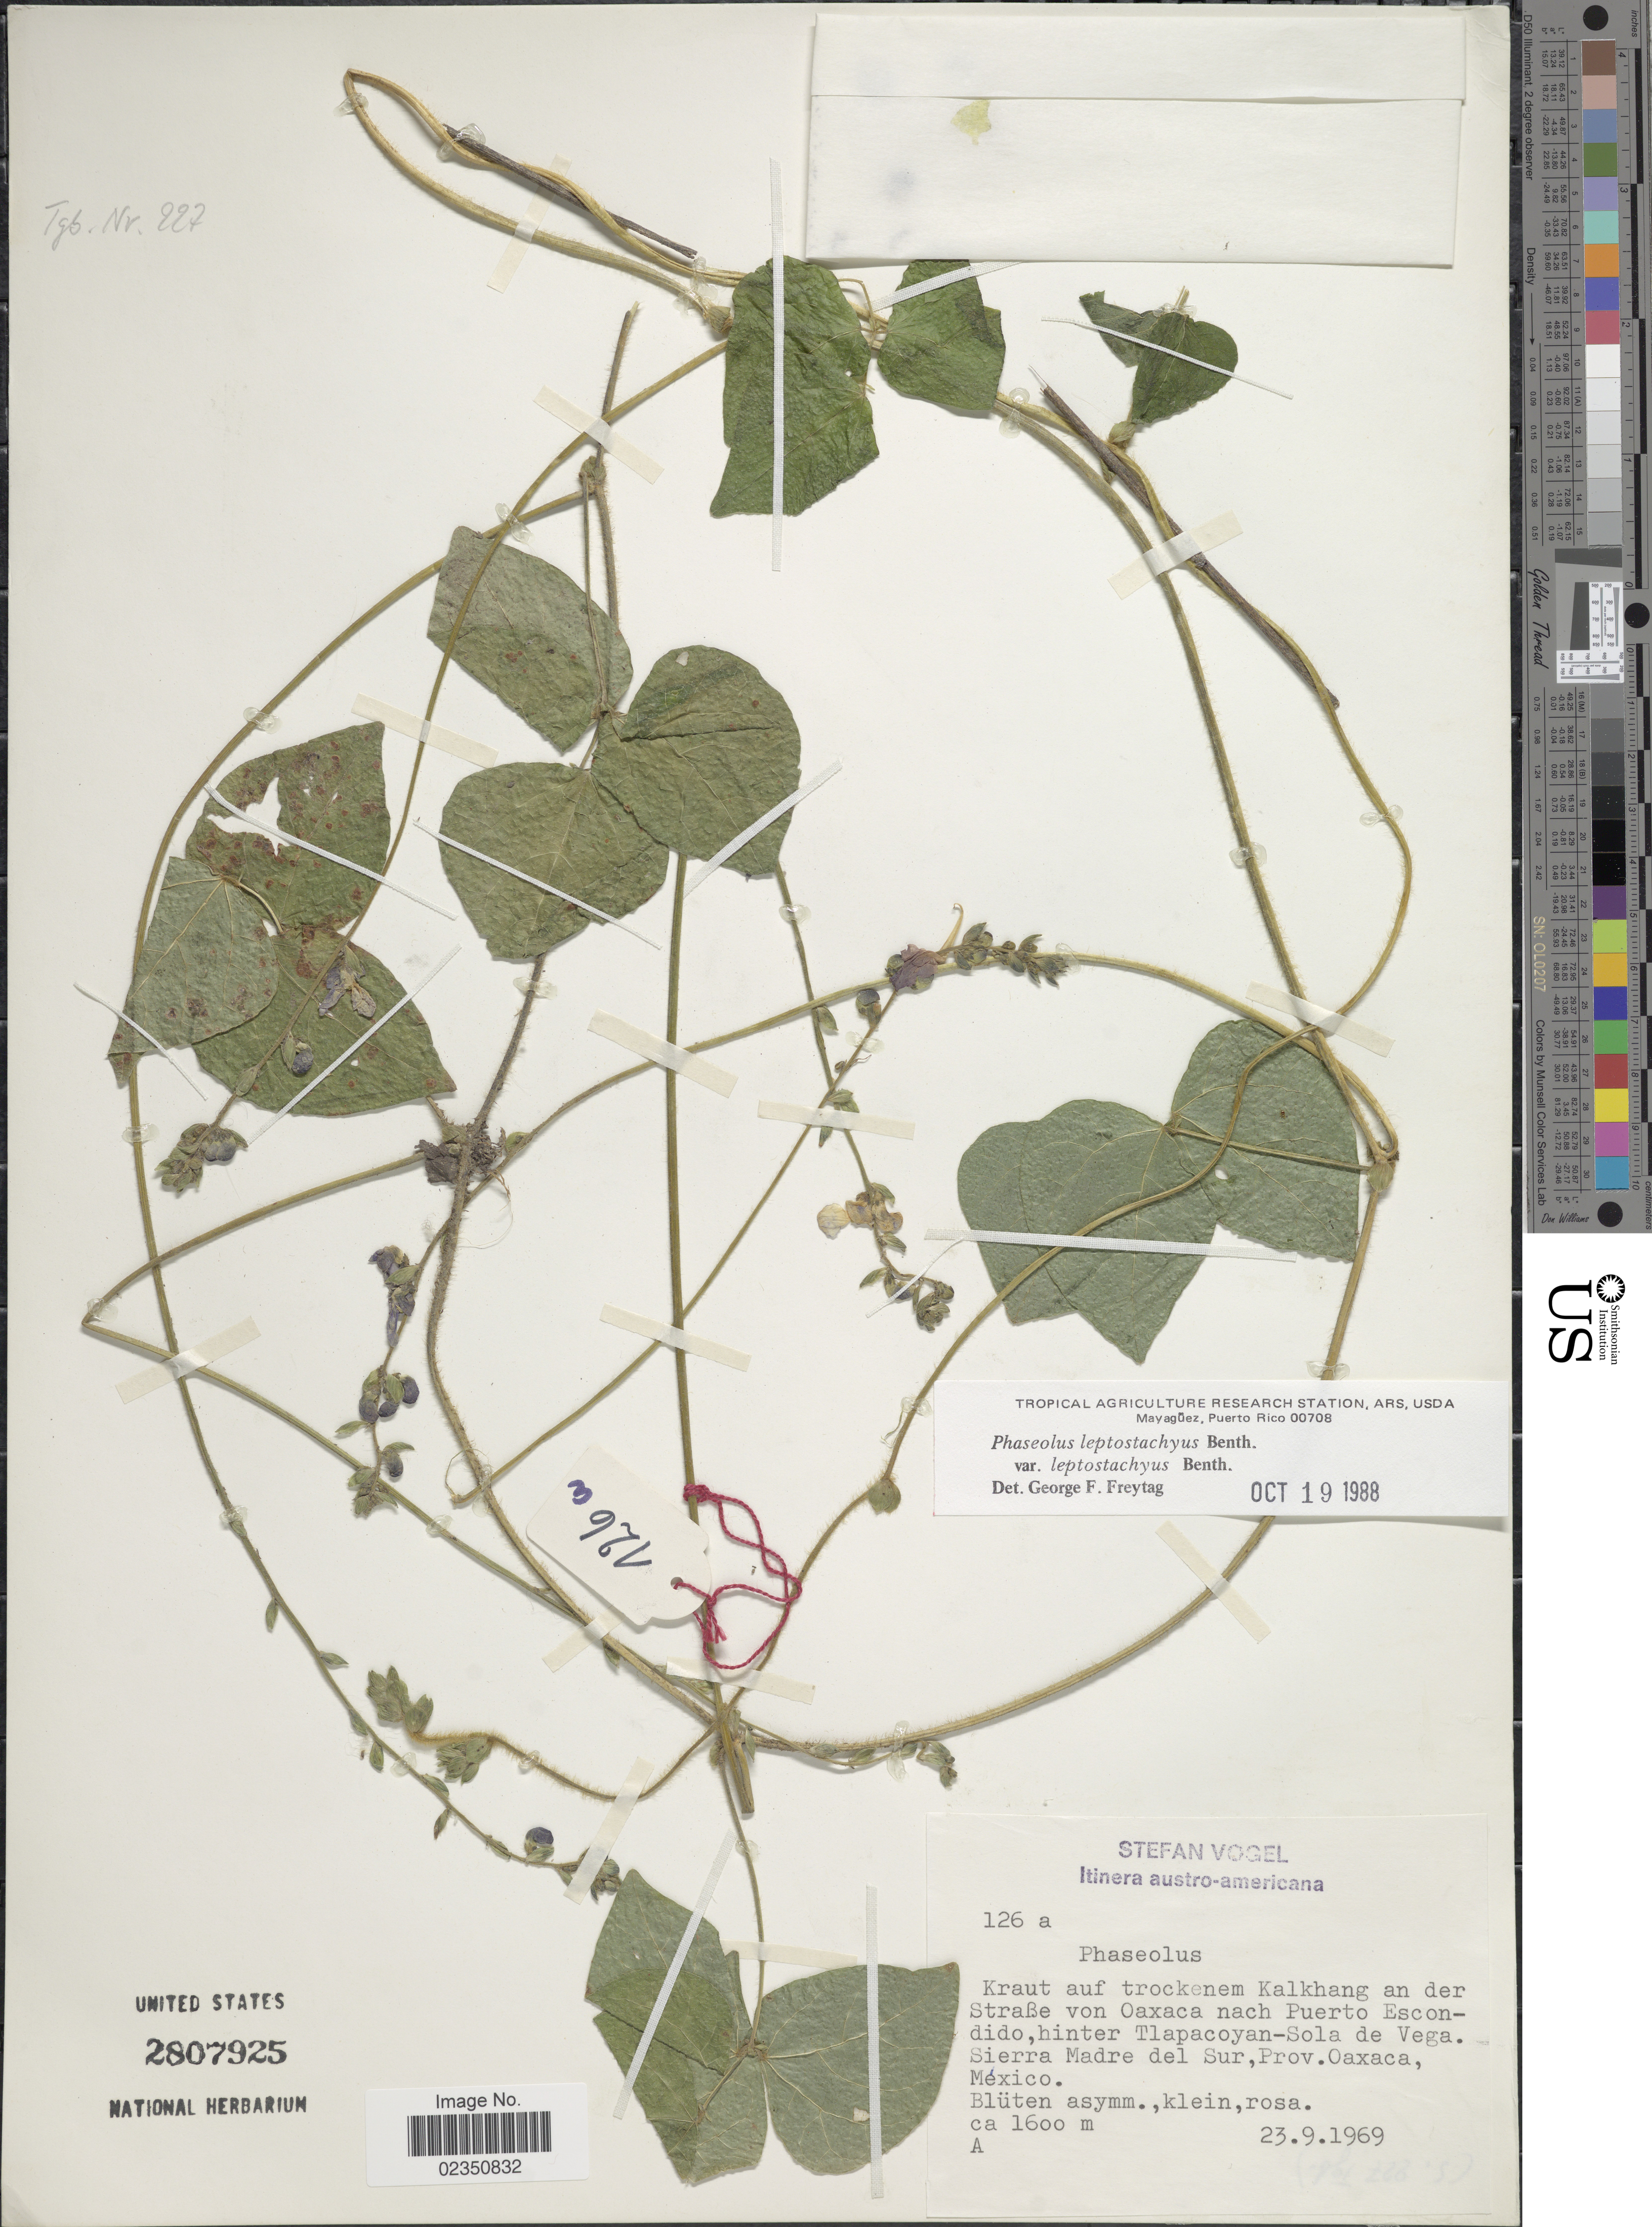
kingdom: Plantae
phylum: Tracheophyta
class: Magnoliopsida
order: Fabales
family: Fabaceae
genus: Phaseolus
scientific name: Phaseolus leptostachyus var. leptostachyus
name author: Benth.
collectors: S. Vogel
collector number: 126a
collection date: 1969-09-23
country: Mexico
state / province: Oaxaca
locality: Kraut auf trockenem Kalkhang an der Straße von Oaxaca nach Puerto Escondido, hinter Tlapacoyan-Sola de Vega, Sierra Madre del Sur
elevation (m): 1600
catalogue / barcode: US 2807925